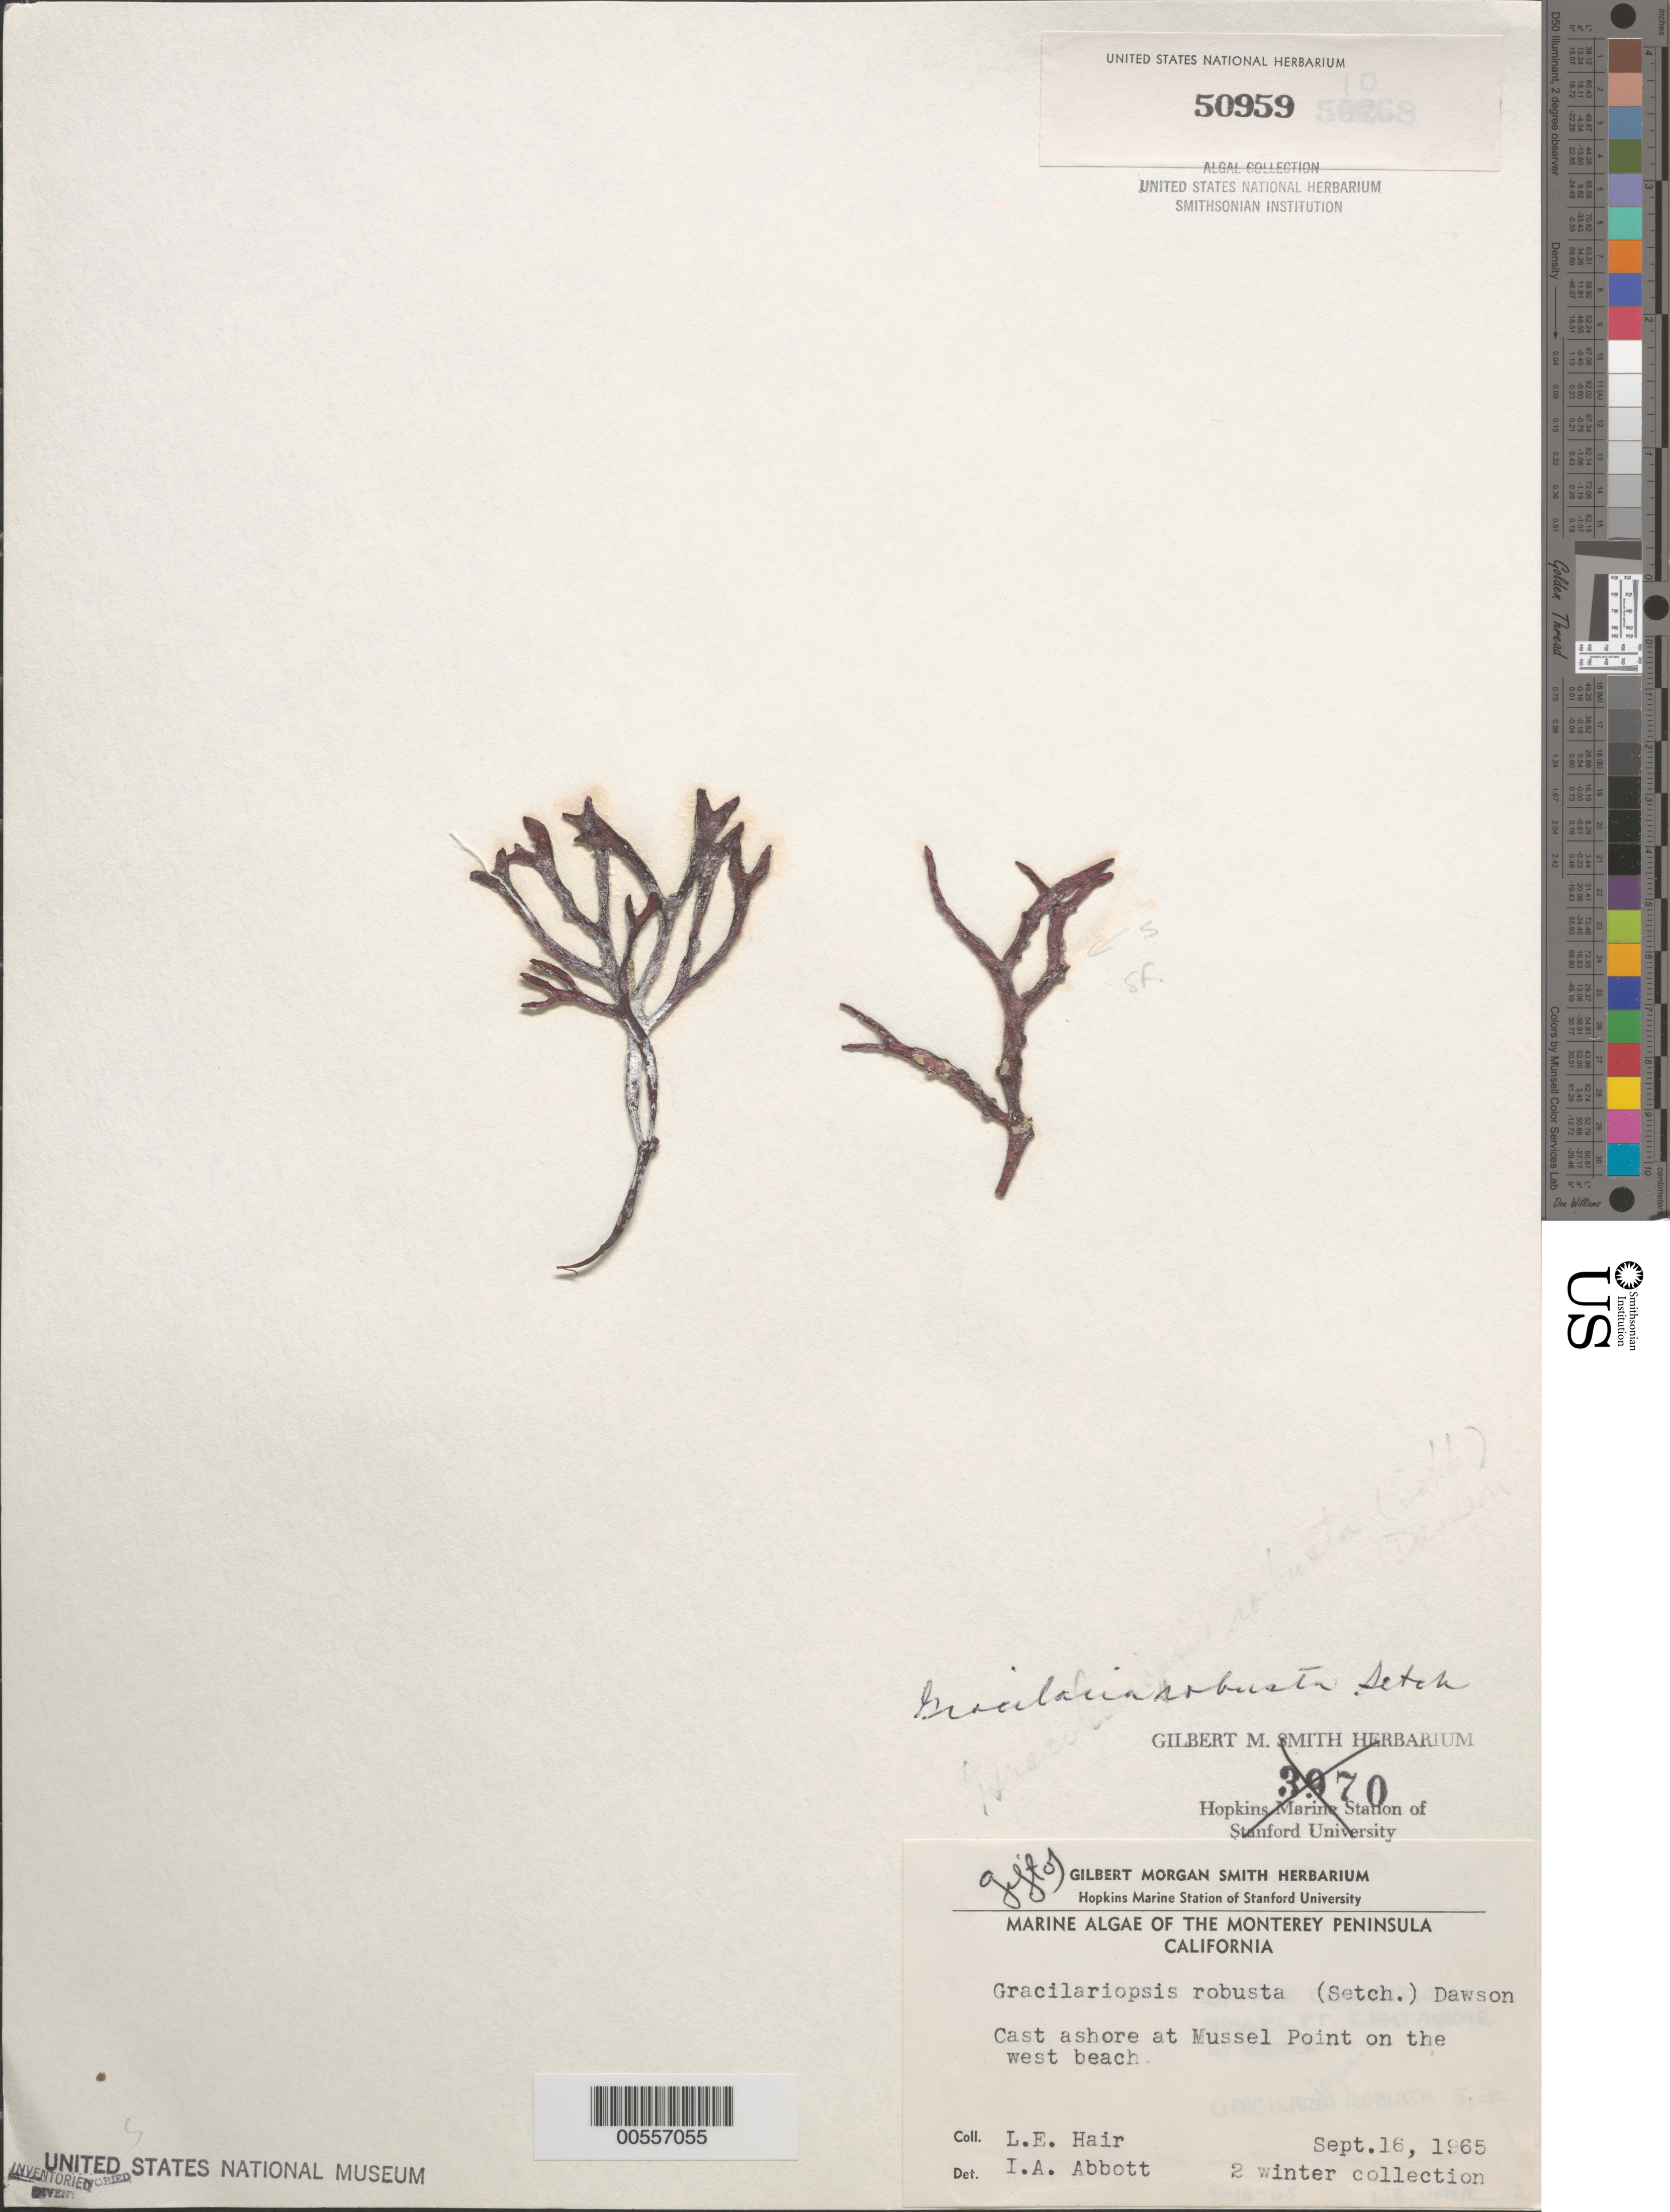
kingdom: Plantae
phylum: Rhodophyta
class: Florideophyceae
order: Gracilariales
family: Gracilariaceae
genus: Gracilaria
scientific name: Gracilaria robusta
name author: Setch. in Collins et al.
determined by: Abbott, Isabella A.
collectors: L. Hair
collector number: Leh 2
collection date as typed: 16 Sep 1965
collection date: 1965-09-16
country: United States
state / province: California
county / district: Monterey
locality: West beach, Mussel Point, Monterey Peninsula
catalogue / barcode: US 50959